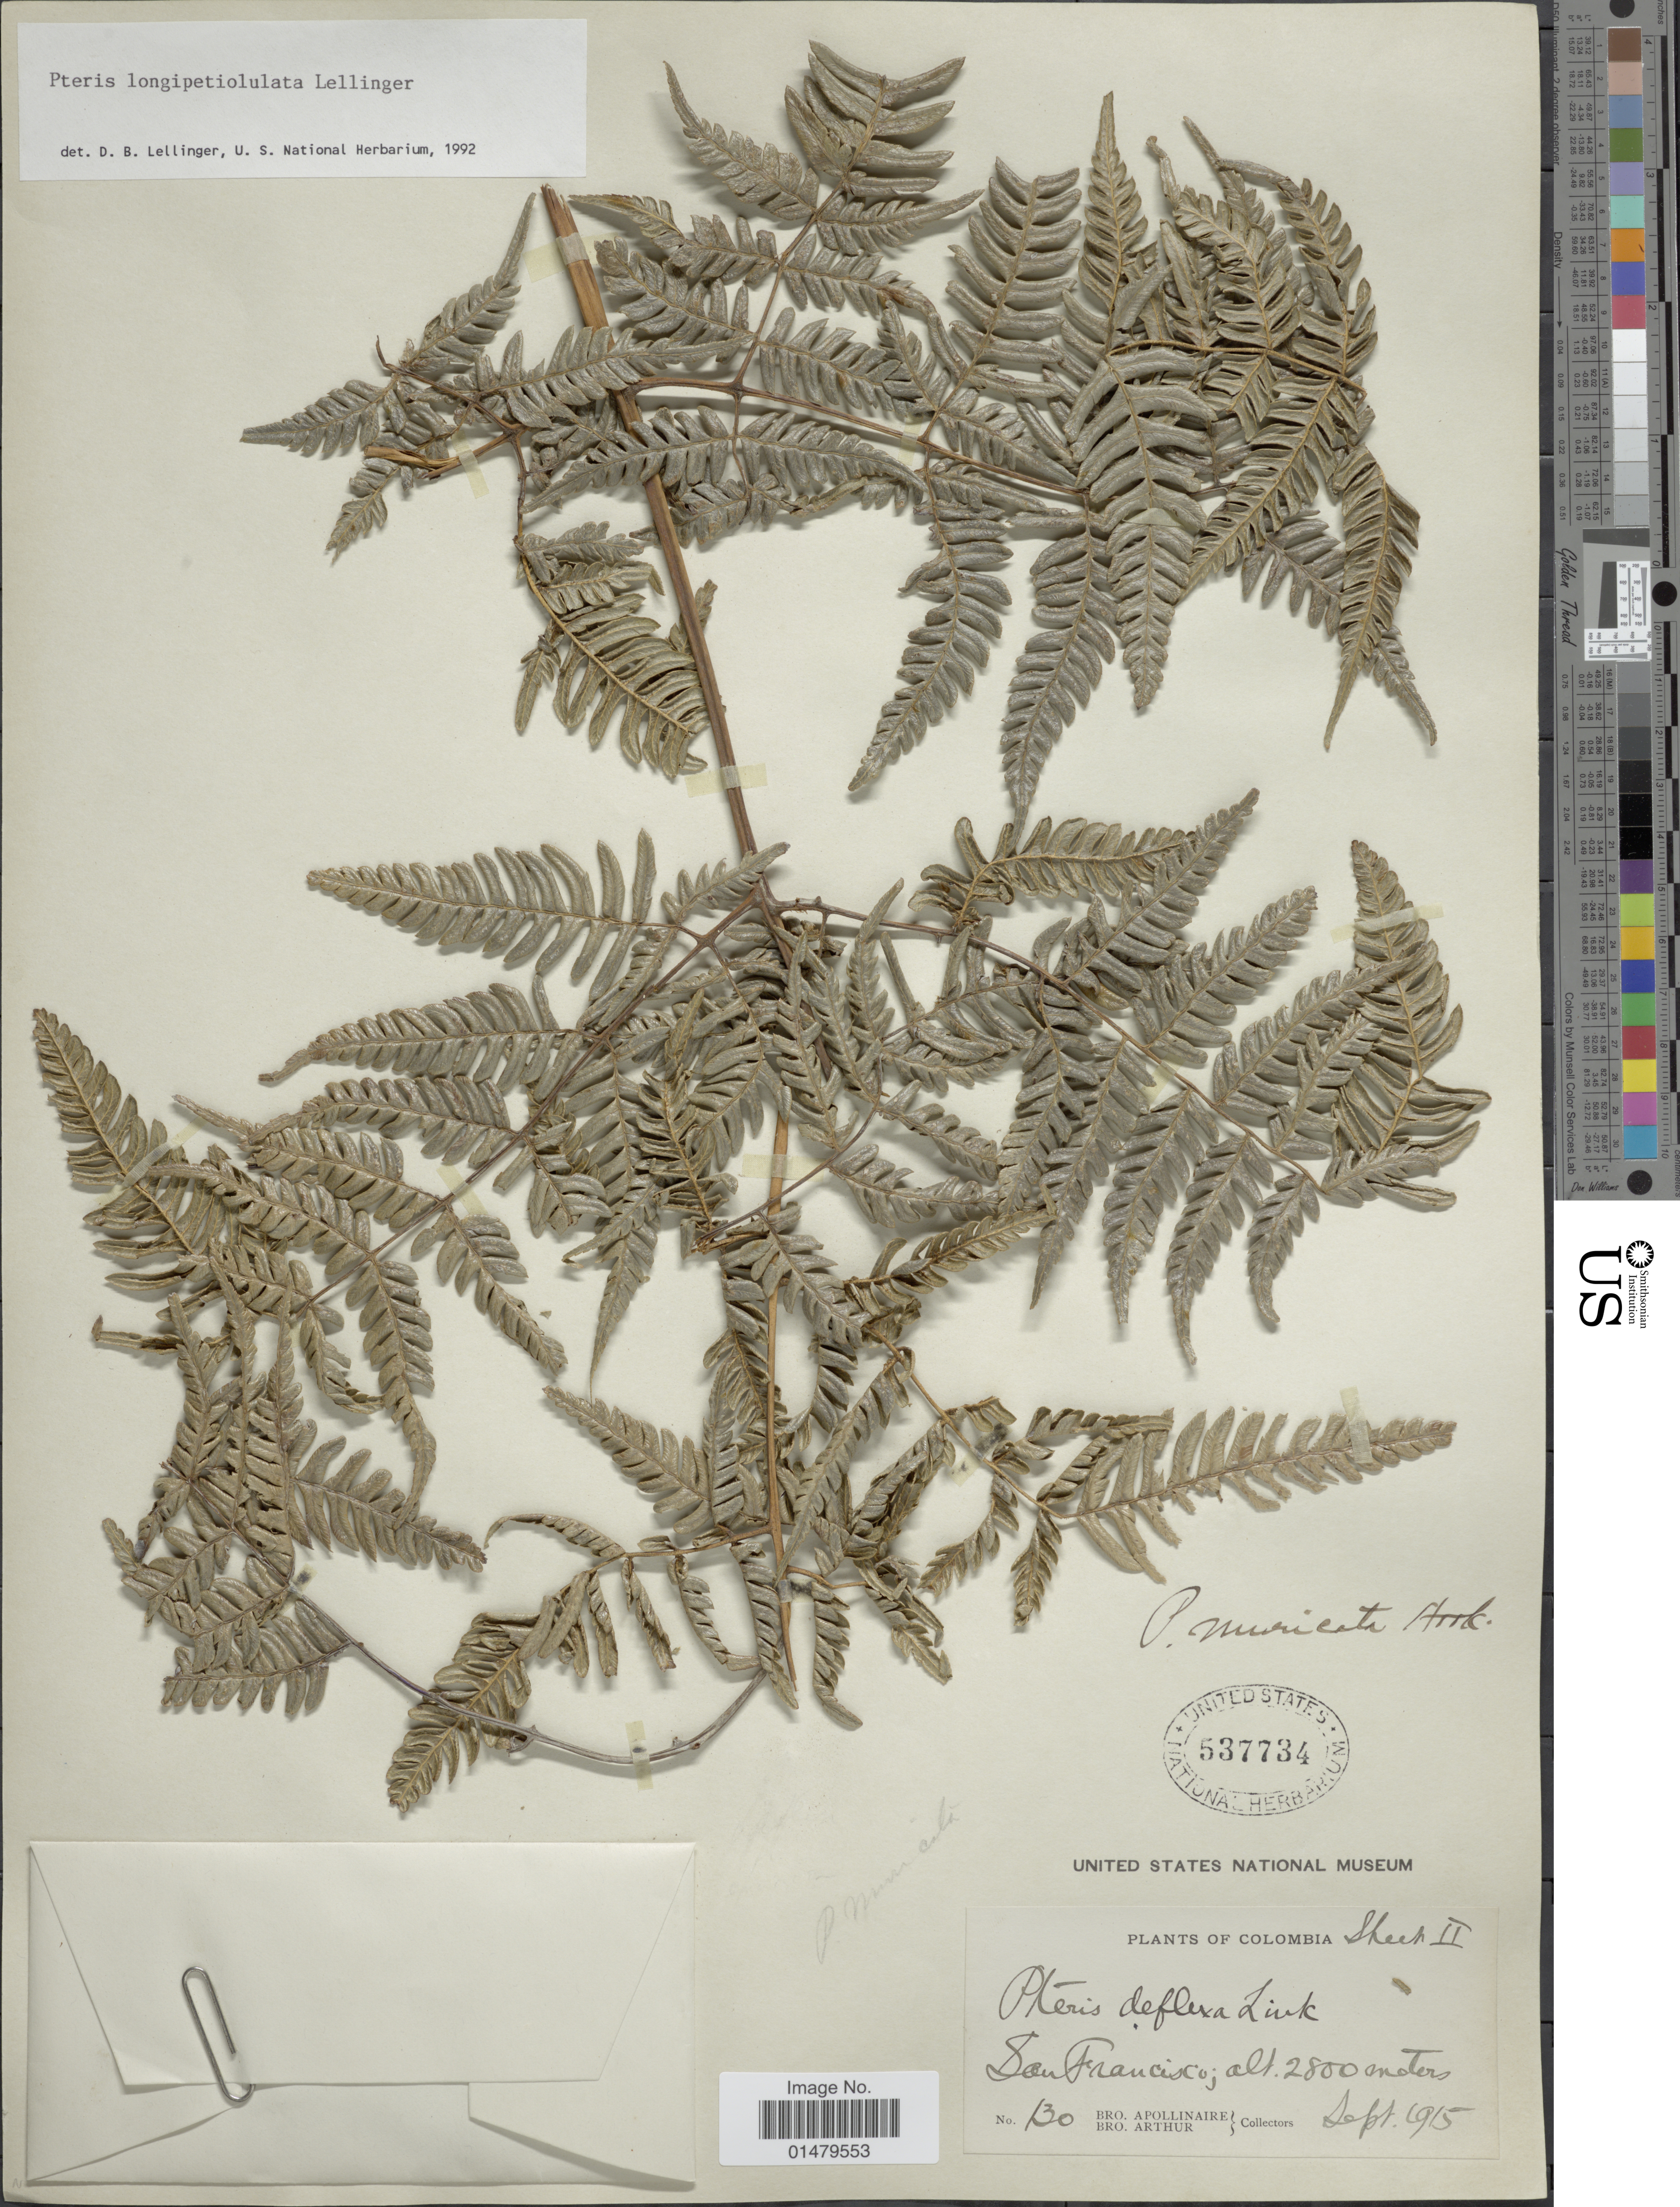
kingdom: Plantae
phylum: Tracheophyta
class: Polypodiopsida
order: Polypodiales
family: Pteridaceae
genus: Pteris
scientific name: Pteris longipetiololata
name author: Lellinger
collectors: Bro. Apollinaire & Bro. Arthur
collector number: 130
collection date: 1915-09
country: Colombia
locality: San Francisco.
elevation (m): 2800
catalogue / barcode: US 537734